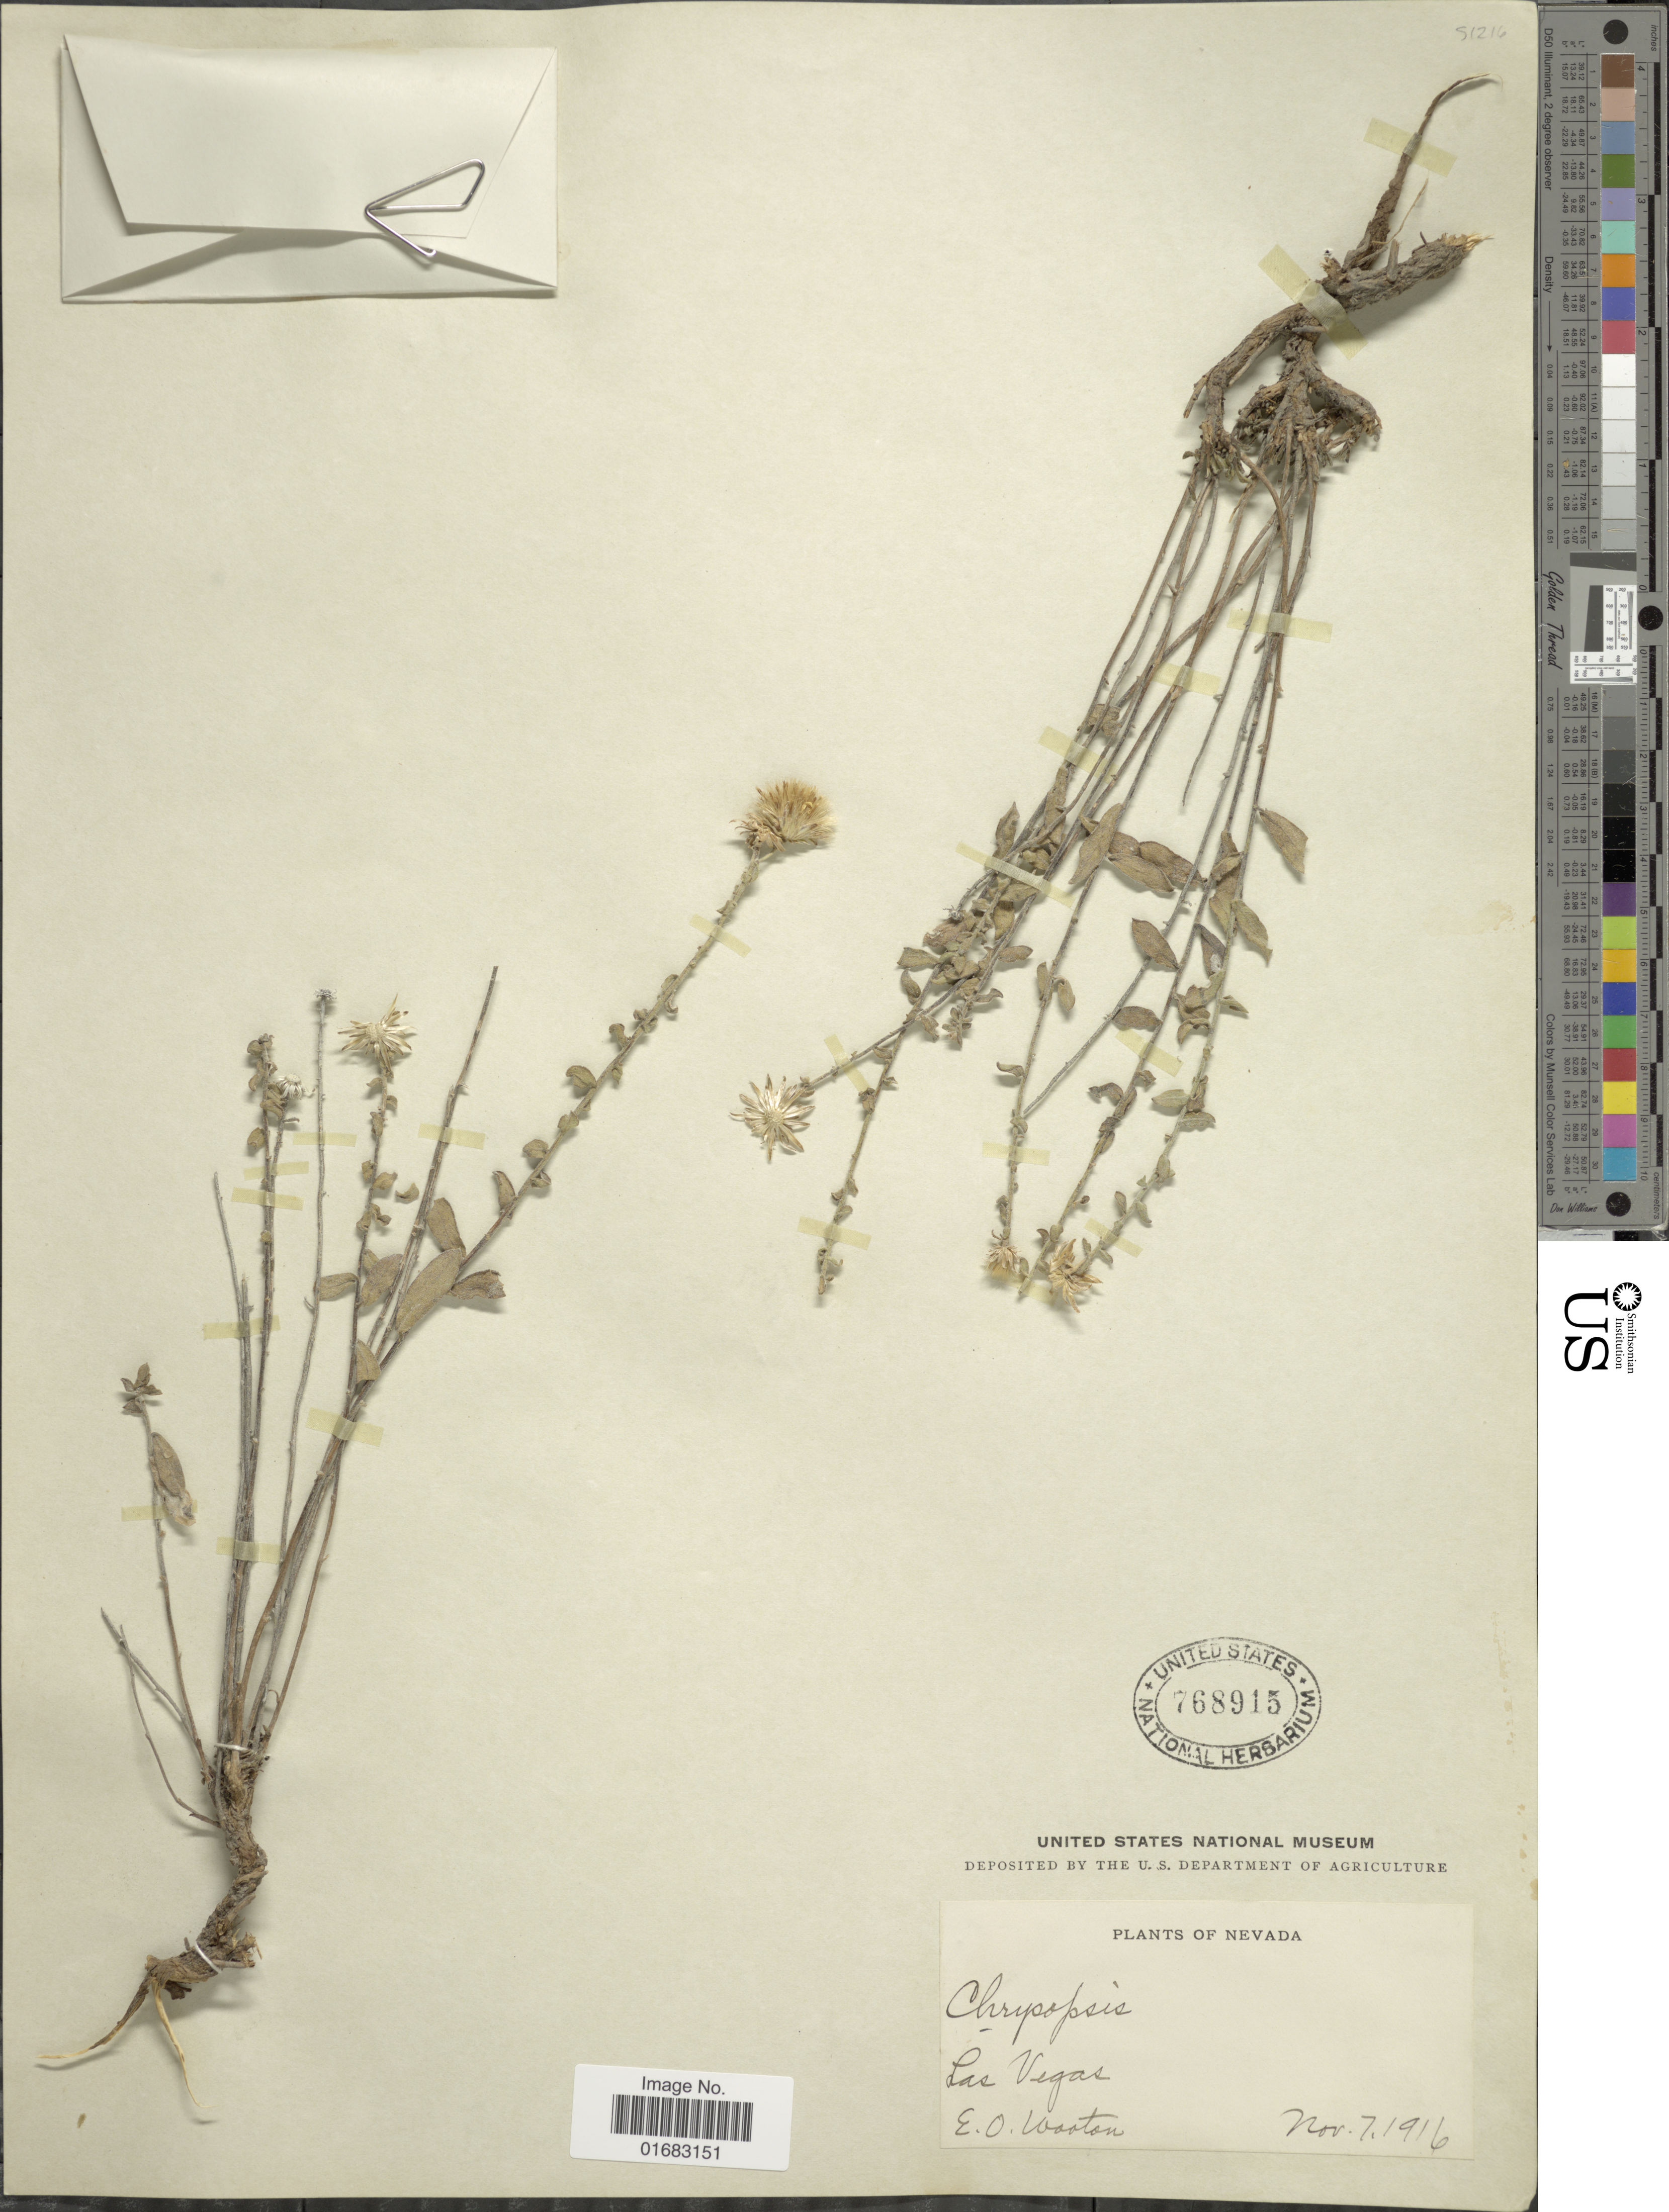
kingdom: Plantae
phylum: Tracheophyta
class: Magnoliopsida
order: Asterales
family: Asteraceae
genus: Heterotheca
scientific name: Heterotheca sp.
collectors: E. O. Wooton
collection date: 1916-11-07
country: United States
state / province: Nevada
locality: Las Vegas, Nevada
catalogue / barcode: US 768915